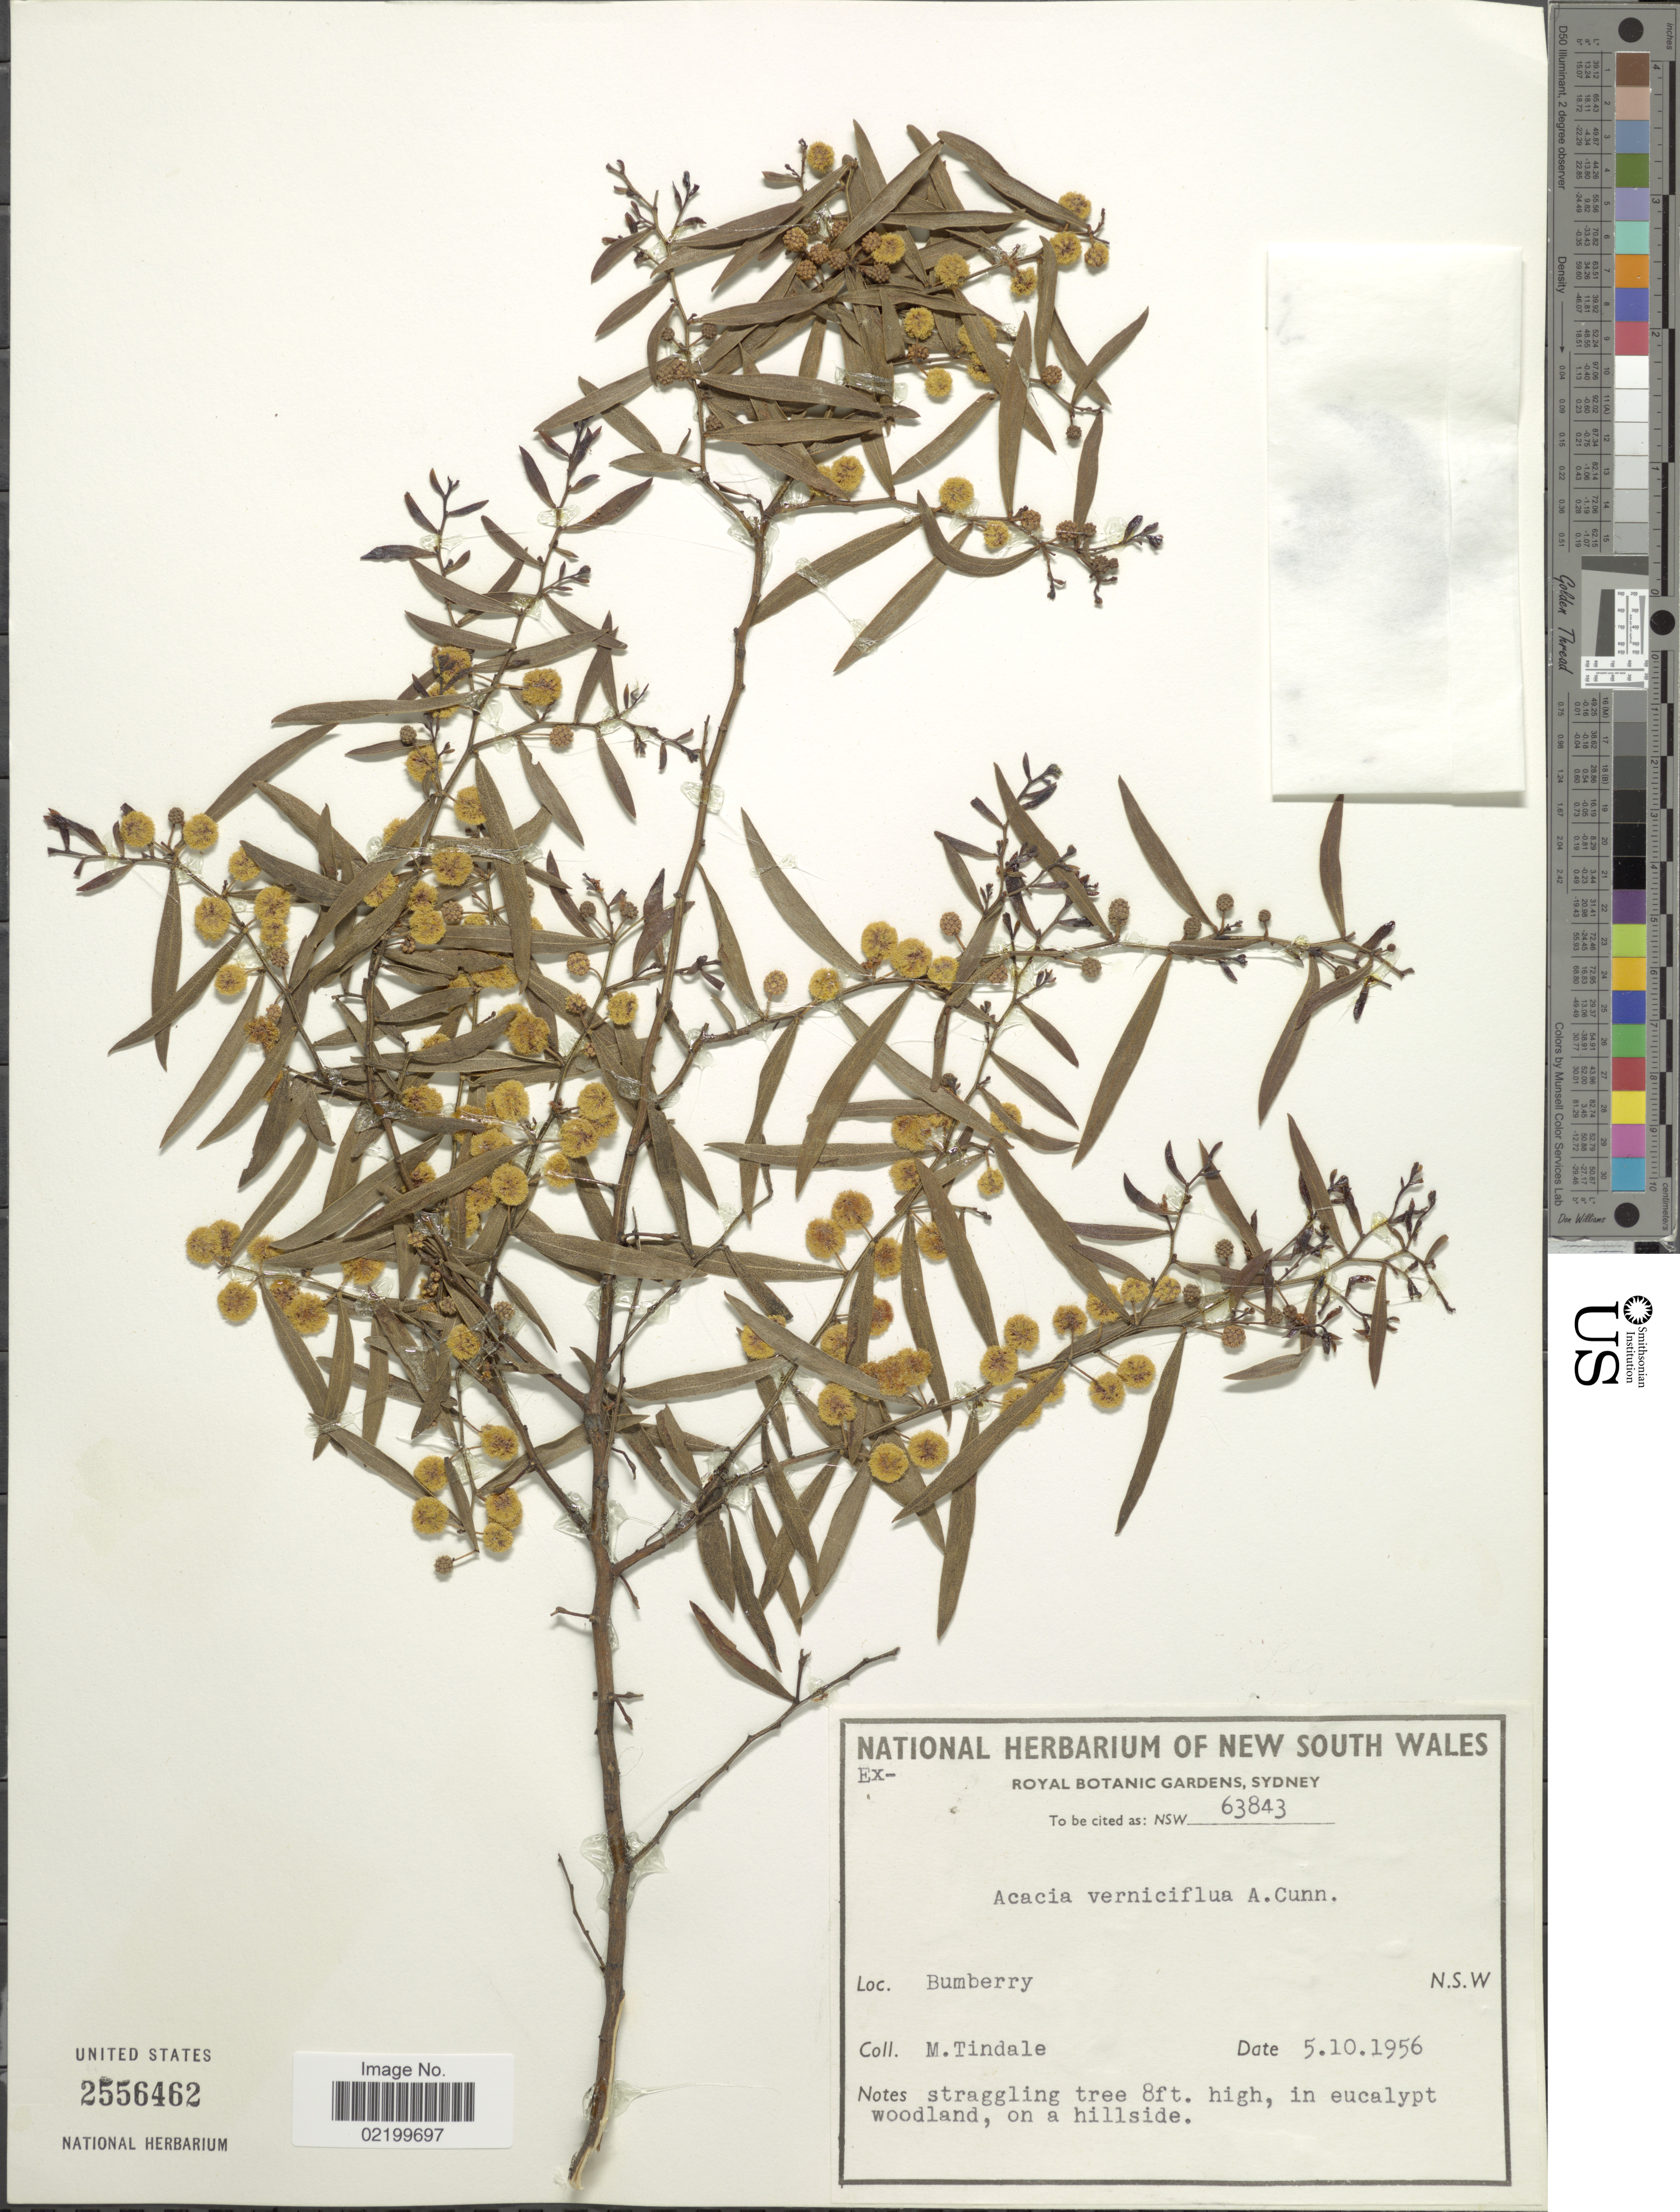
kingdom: Plantae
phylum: Tracheophyta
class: Magnoliopsida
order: Fabales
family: Fabaceae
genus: Acacia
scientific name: Acacia verniciflua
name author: A. Cunn.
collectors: M. D. Tindale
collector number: NSW 63843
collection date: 1956-10-05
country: Australia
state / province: New South Wales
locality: Bumberry.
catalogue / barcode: US 2556462